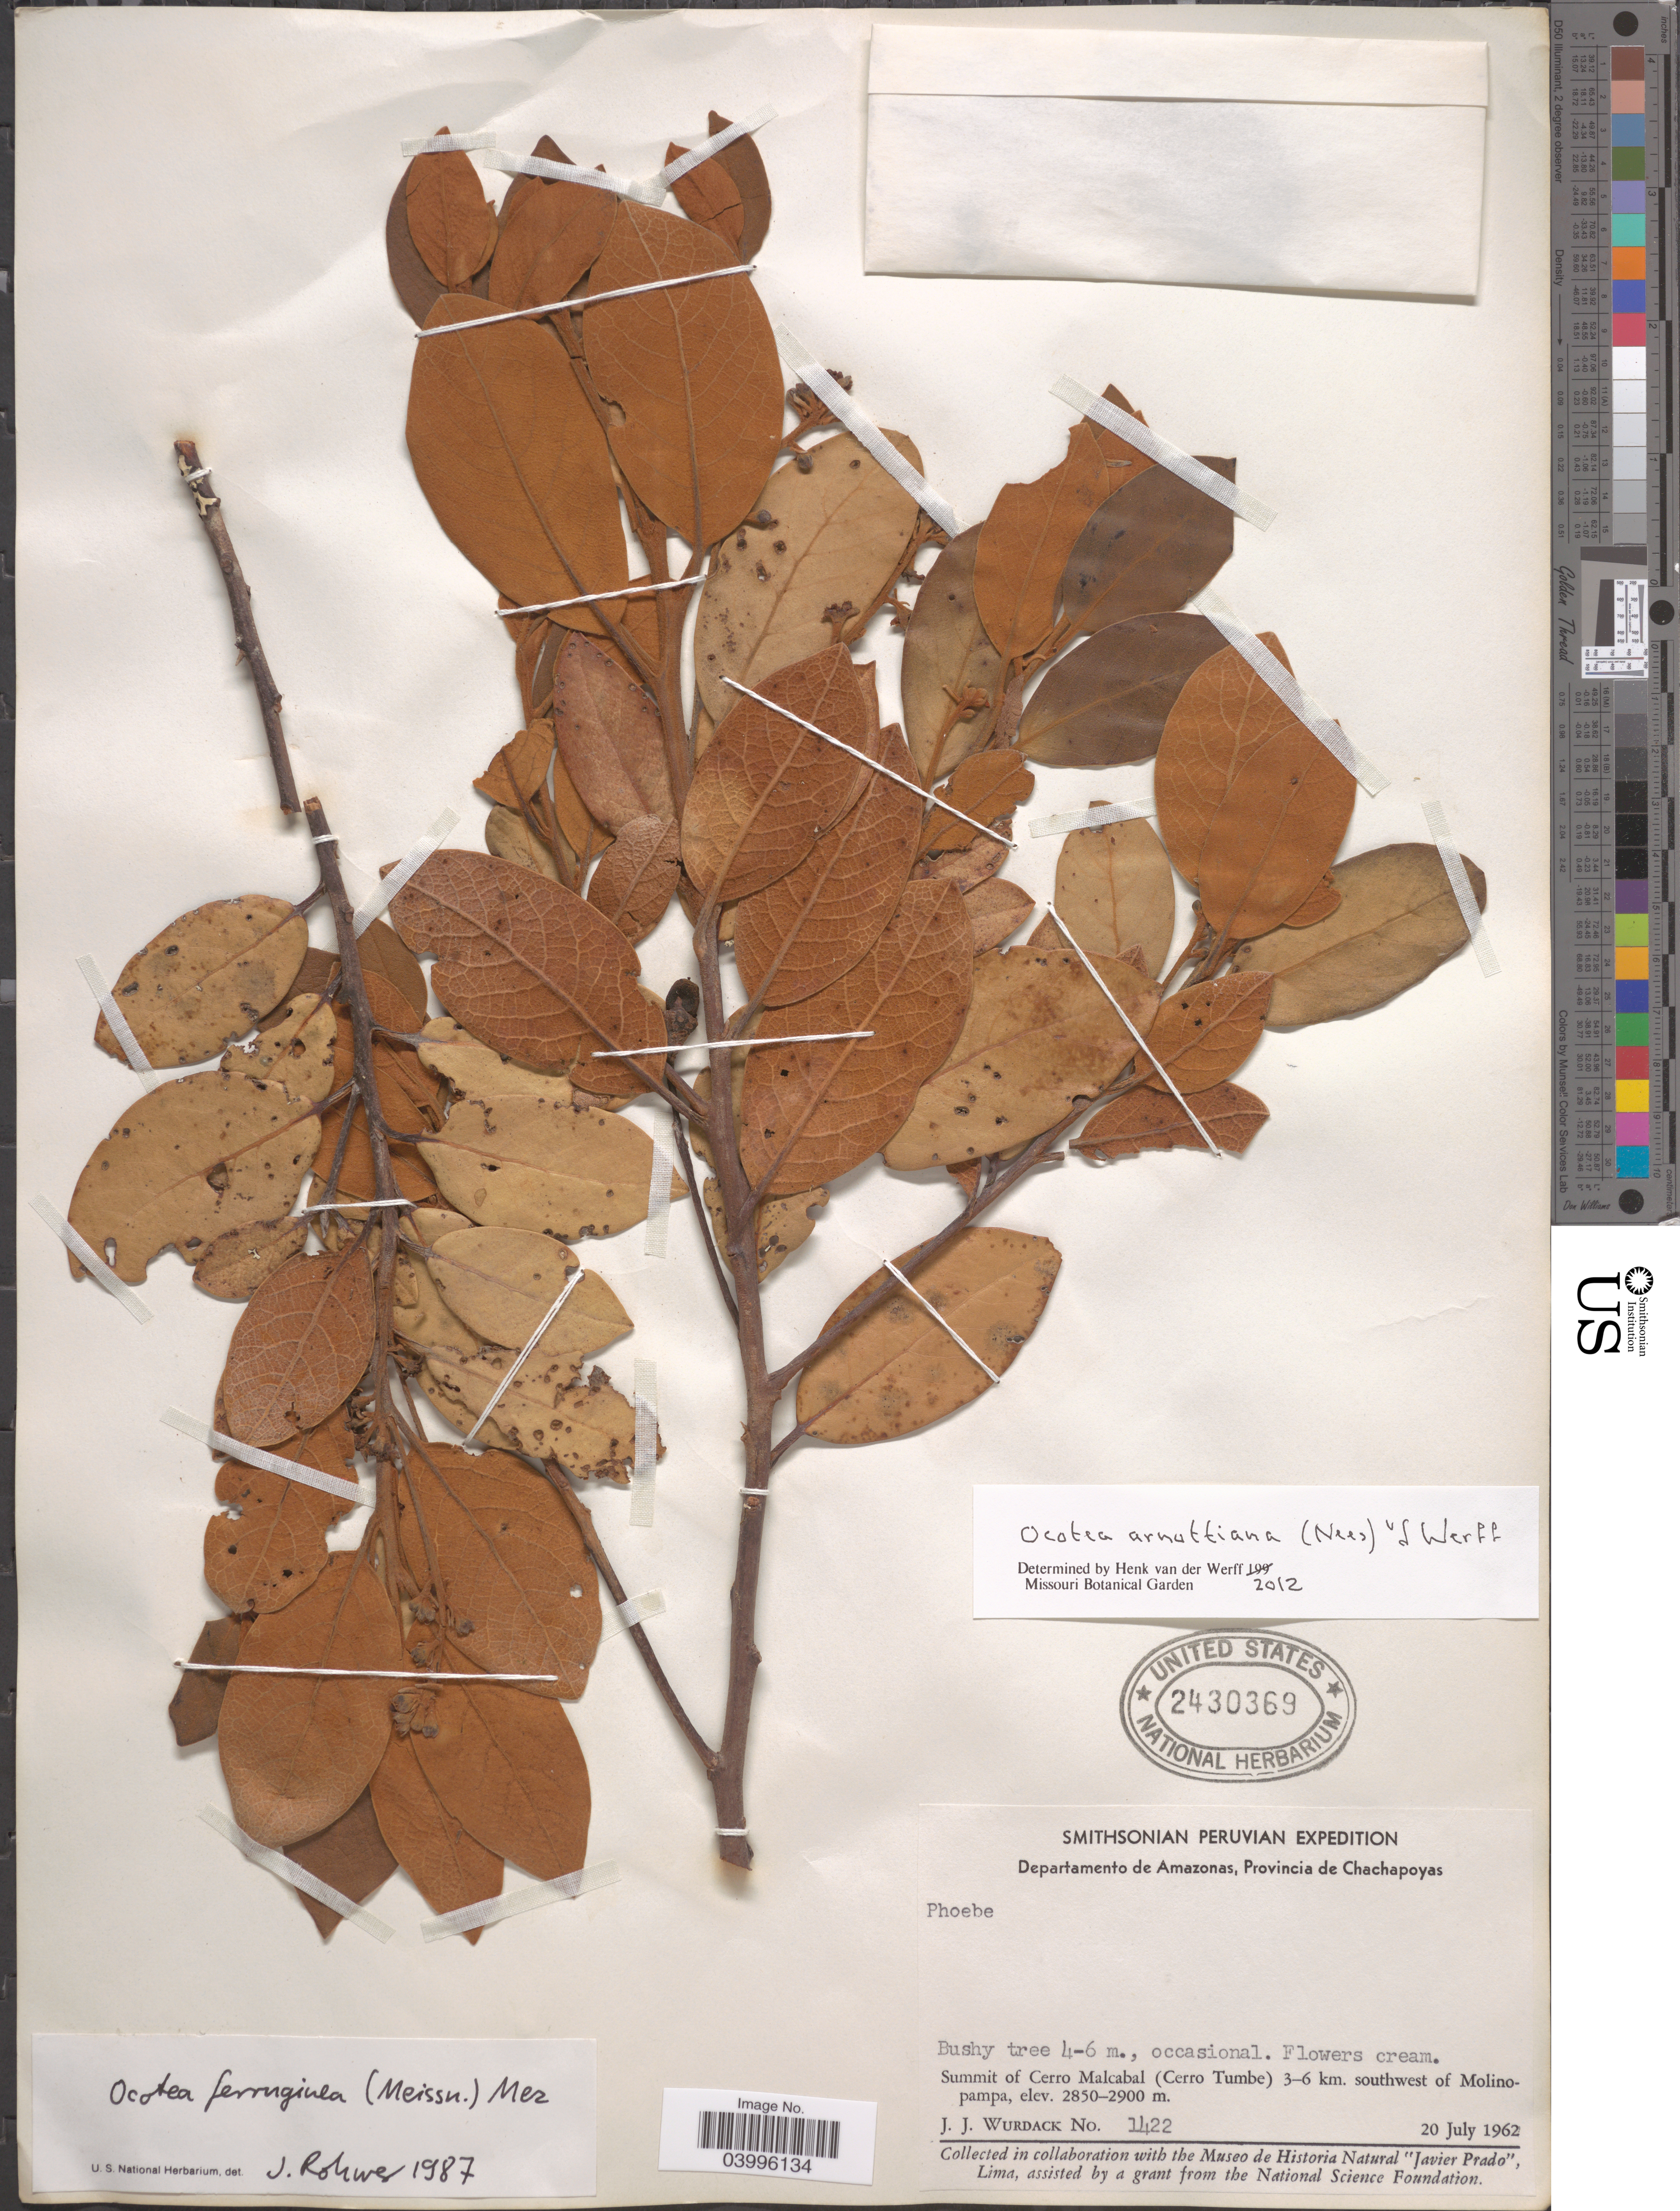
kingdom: Plantae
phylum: Tracheophyta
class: Magnoliopsida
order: Laurales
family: Lauraceae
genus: Ocotea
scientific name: Ocotea arnottiana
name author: (Nees) van der Werff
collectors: J. J. Wurdack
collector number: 1422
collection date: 1962-07-20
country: Peru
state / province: Amazonas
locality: Departamento de Amazonas, Provincia de Chachapoyas. Summit of Cerro Malcabal (Cerro Tumbe) 3-6 km. southwest of Molino-pampa.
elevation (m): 2850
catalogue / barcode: US 2430369